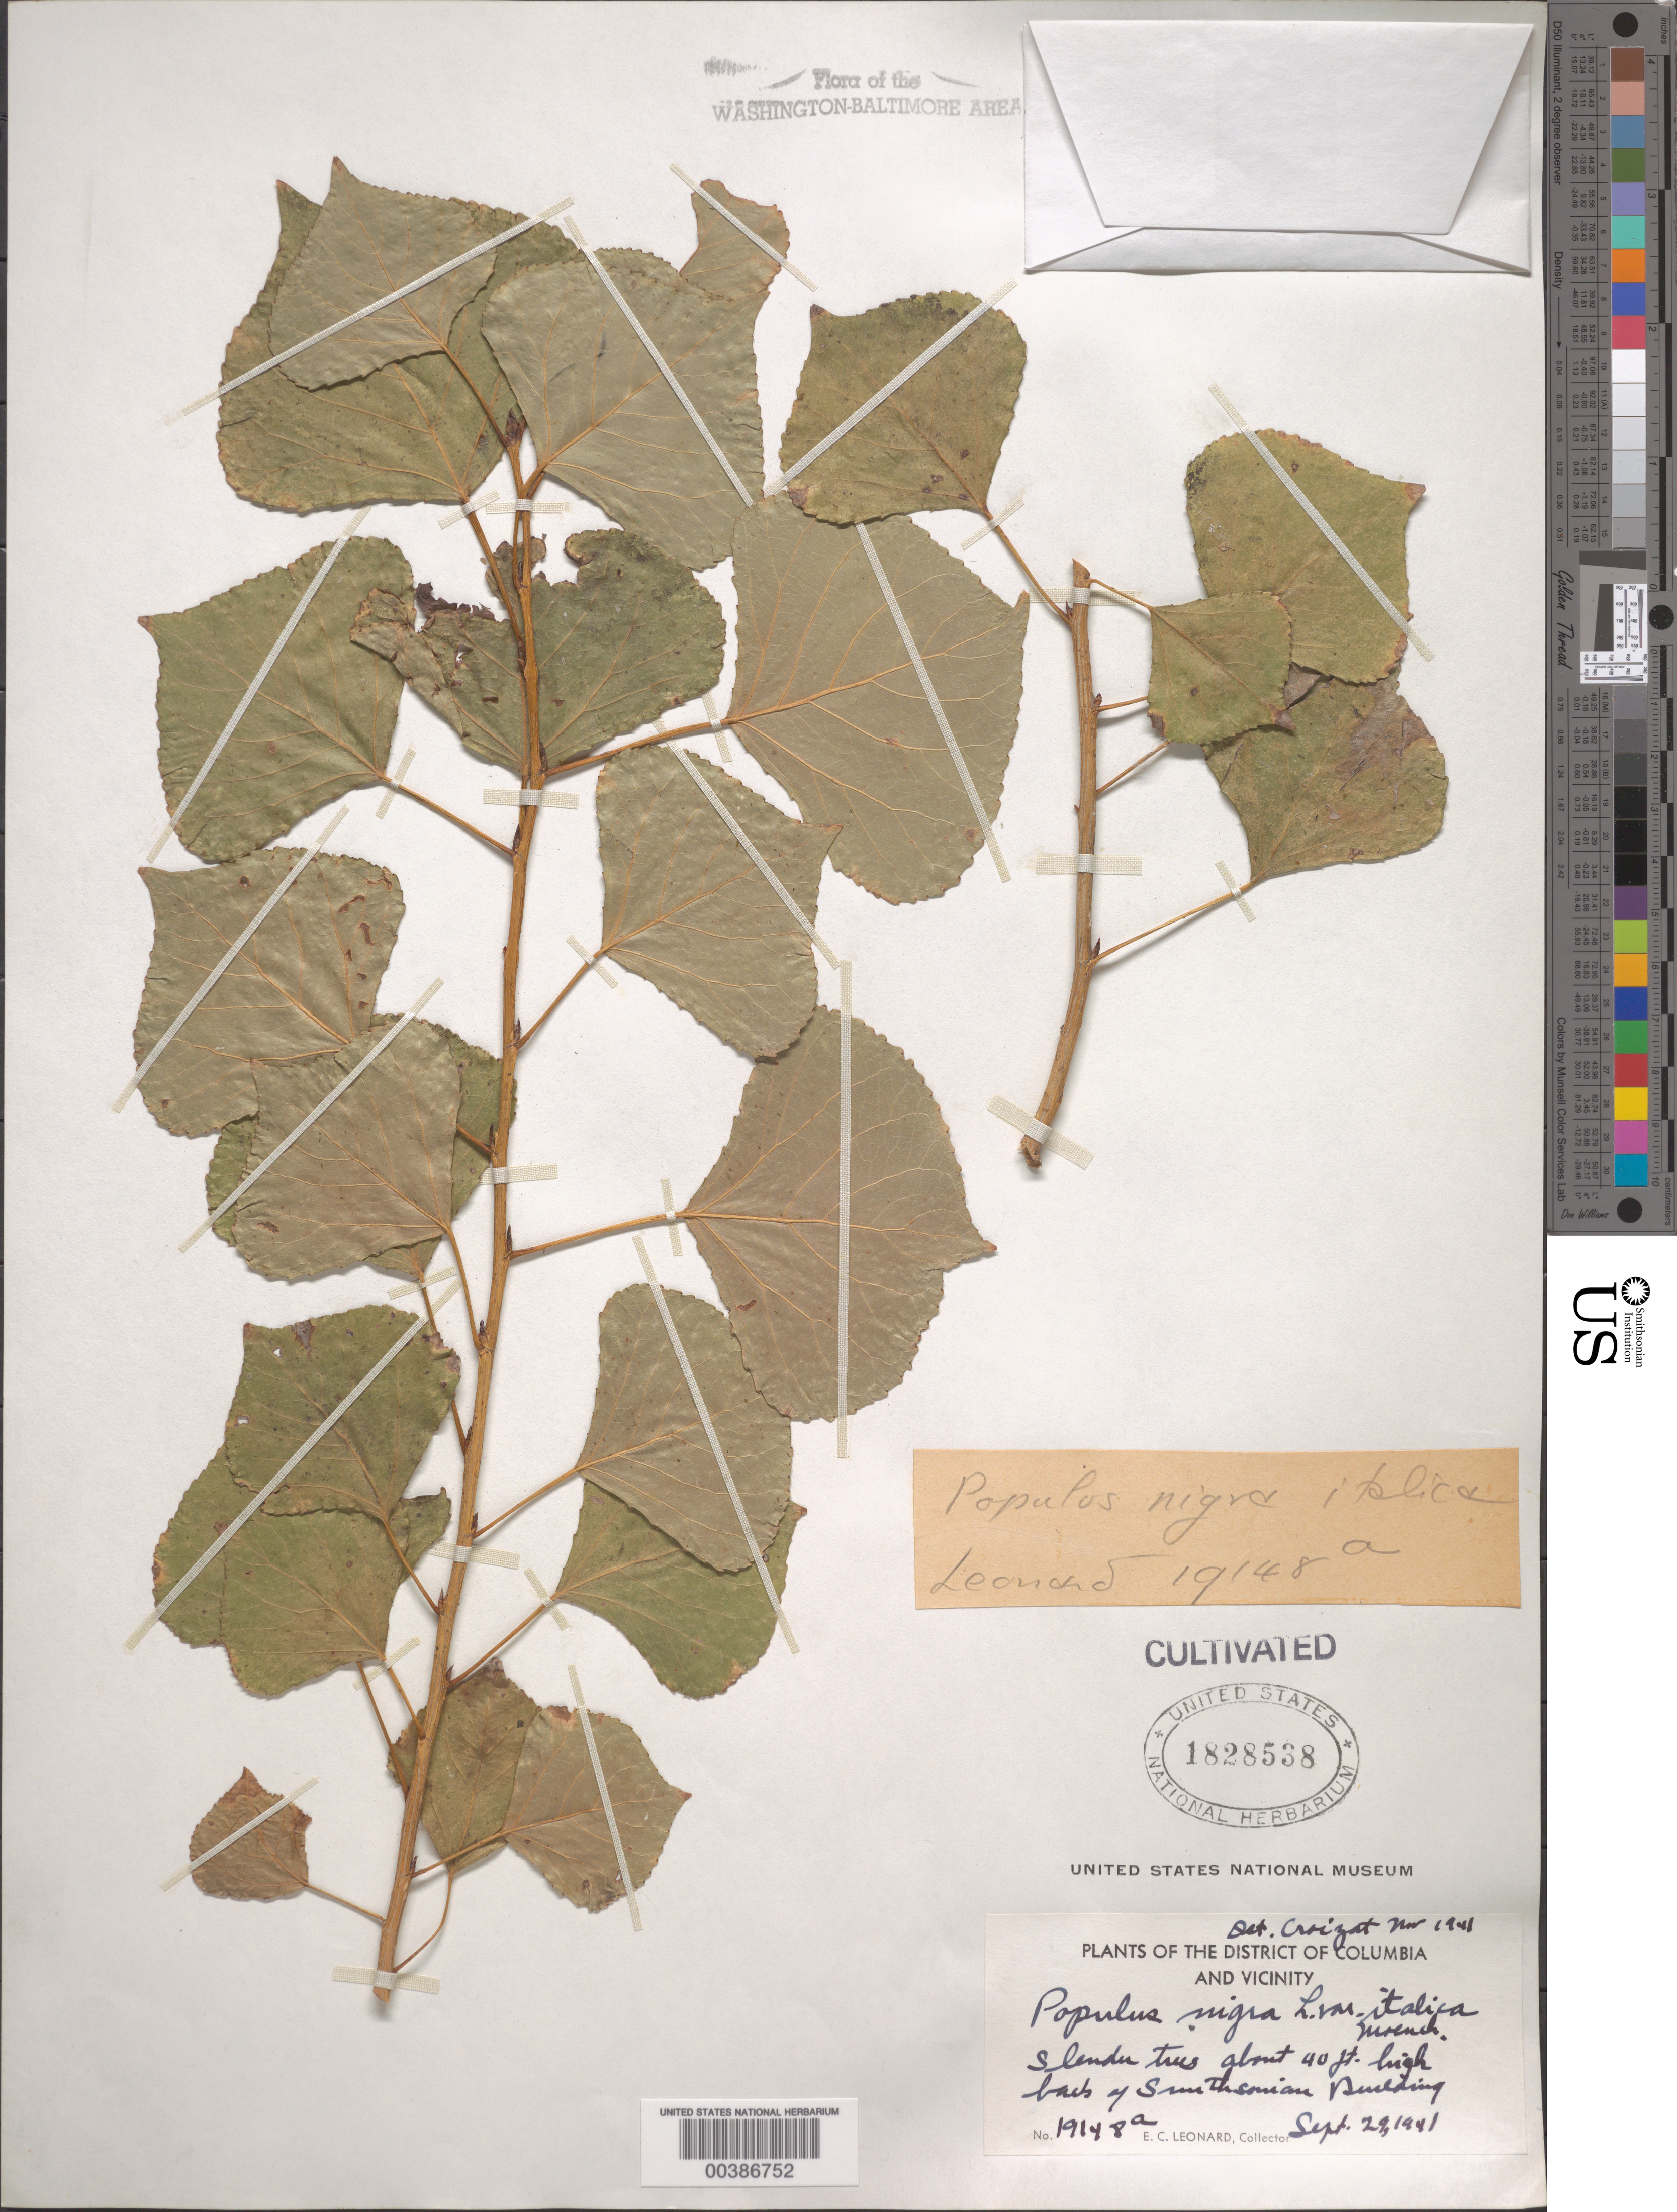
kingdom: Plantae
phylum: Tracheophyta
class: Magnoliopsida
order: Malpighiales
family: Salicaceae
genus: Populus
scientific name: Populus nigra var. italica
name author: Du Roi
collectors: E. C. Leonard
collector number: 19148A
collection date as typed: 29 Sep 1941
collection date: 1941-09-29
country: United States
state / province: District of Columbia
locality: Smithsonian Building, Back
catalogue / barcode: US 1828538